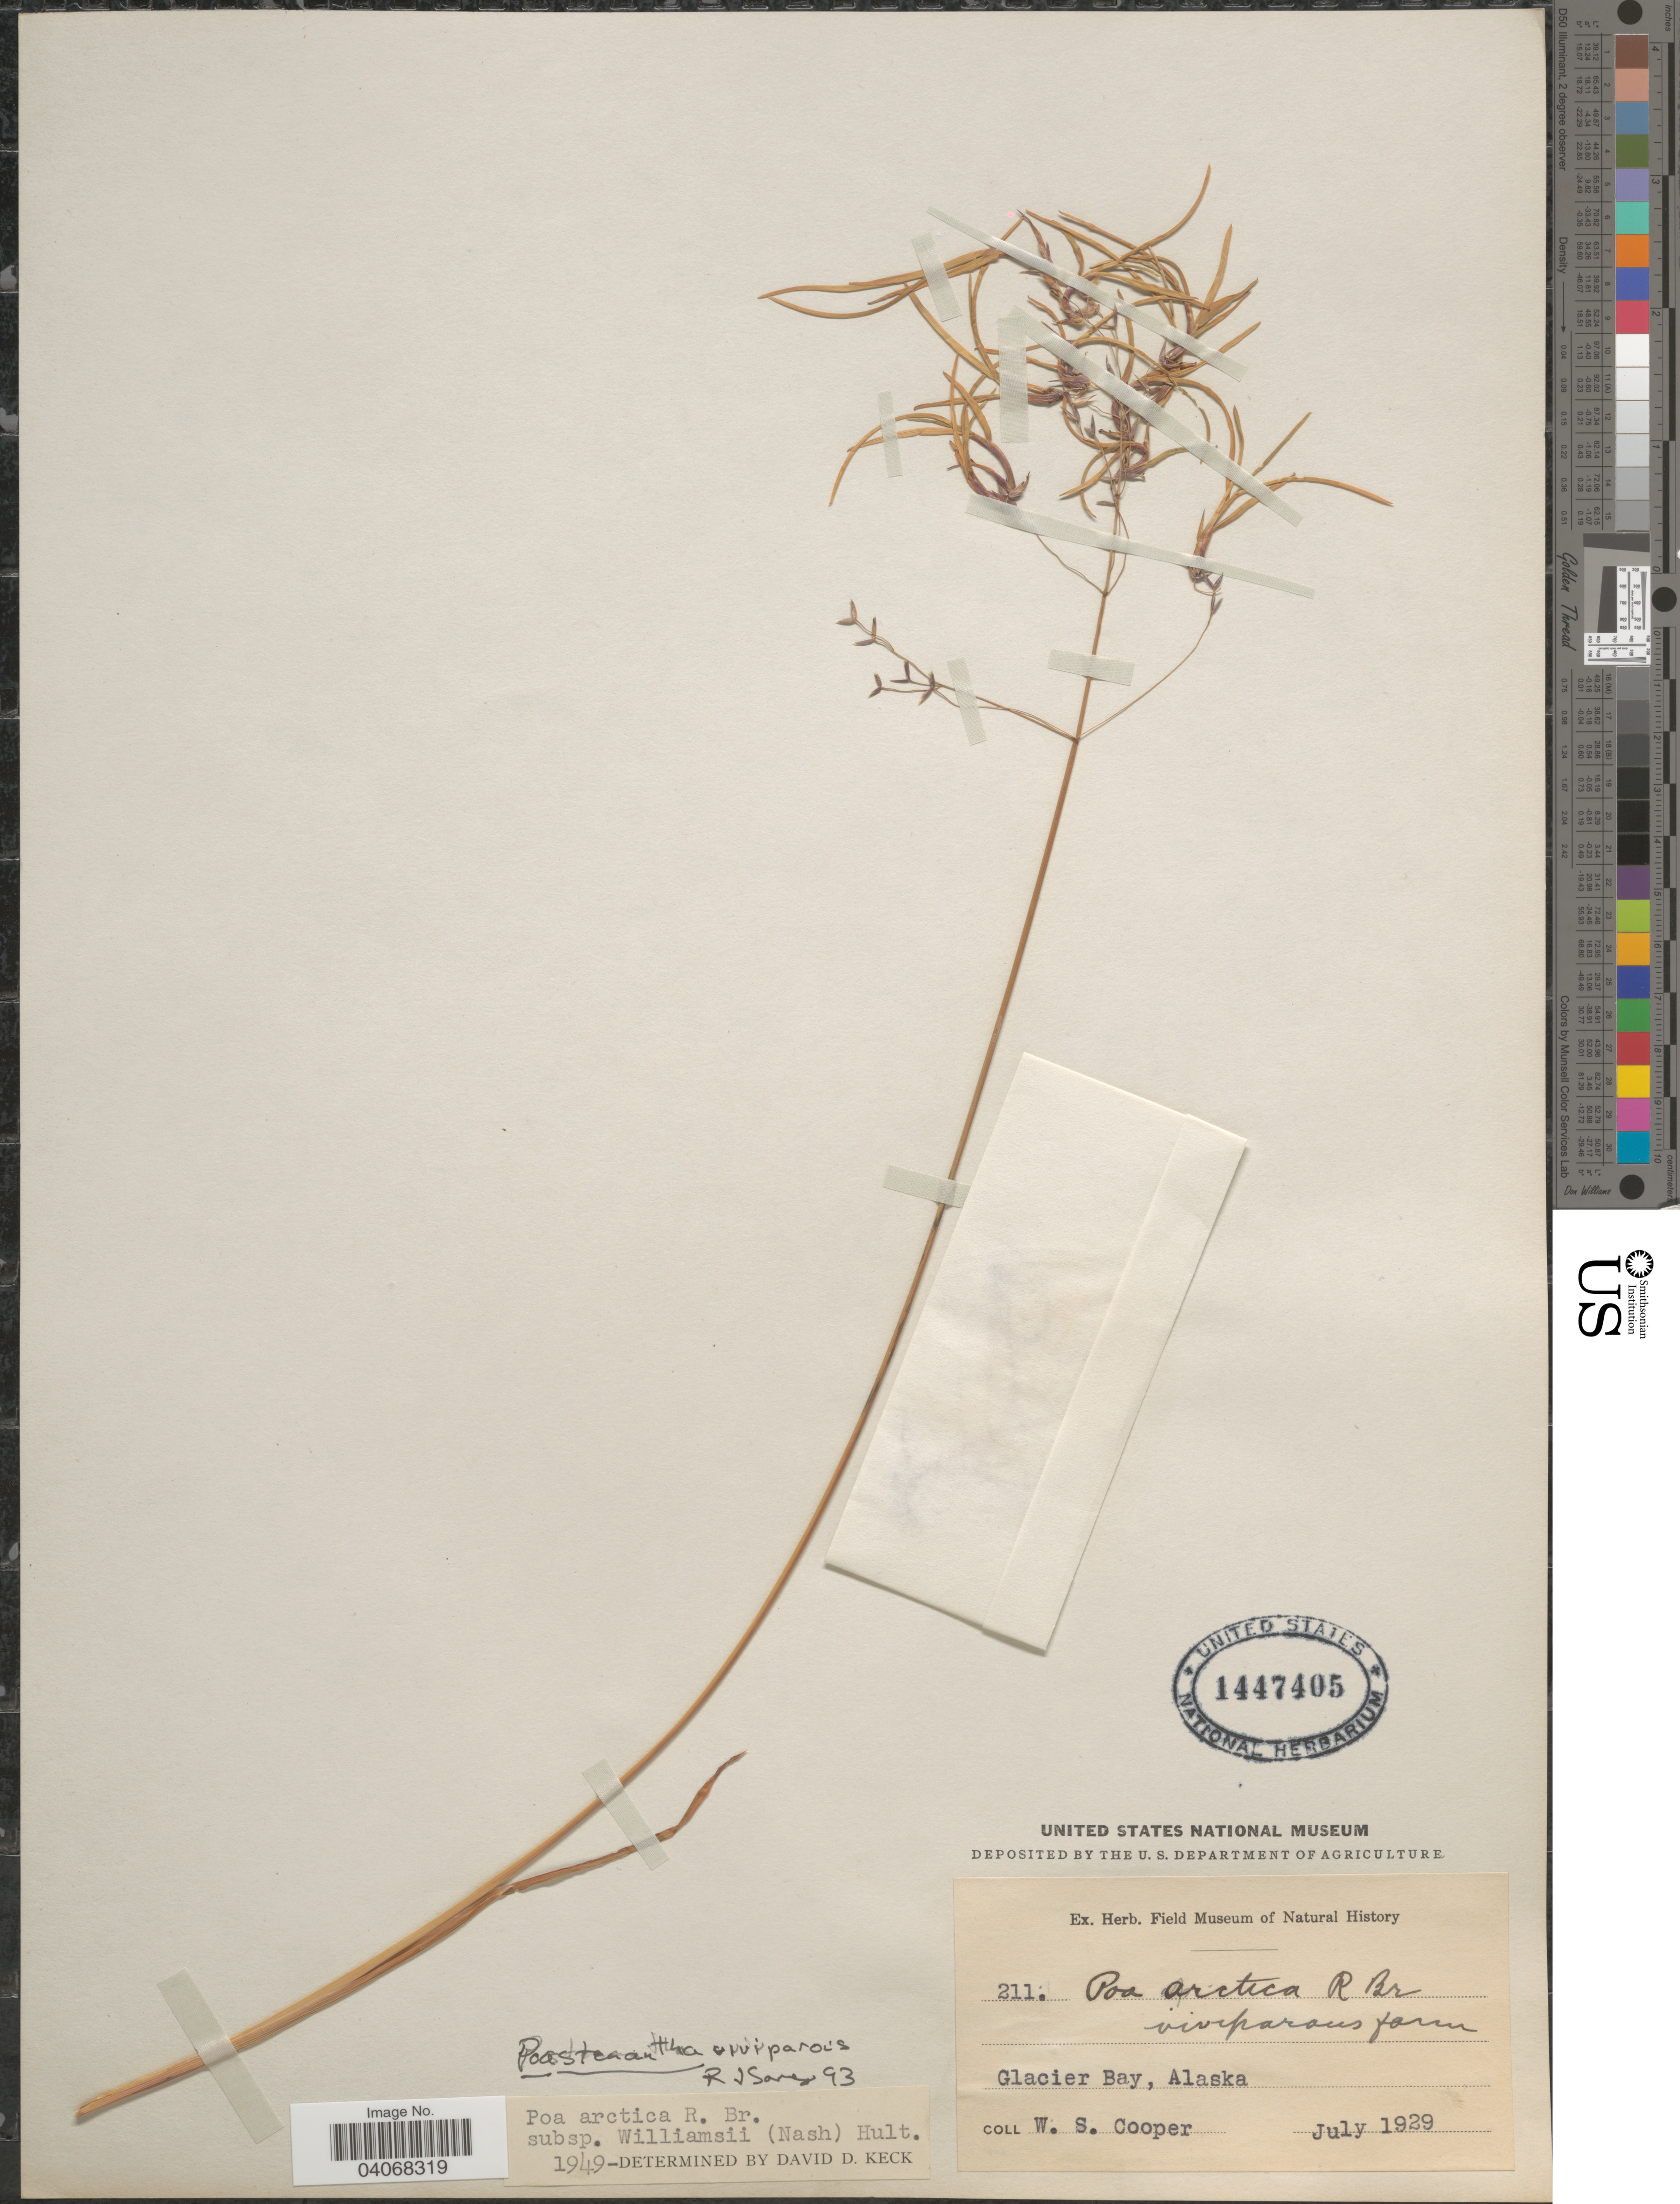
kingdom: Plantae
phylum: Tracheophyta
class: Liliopsida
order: Poales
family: Poaceae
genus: Poa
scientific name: Poa stenantha var. vivipara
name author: Trin.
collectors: W. Cooper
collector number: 211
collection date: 1929-07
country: United States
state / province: Alaska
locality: Glacier Bay.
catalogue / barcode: US 1447405